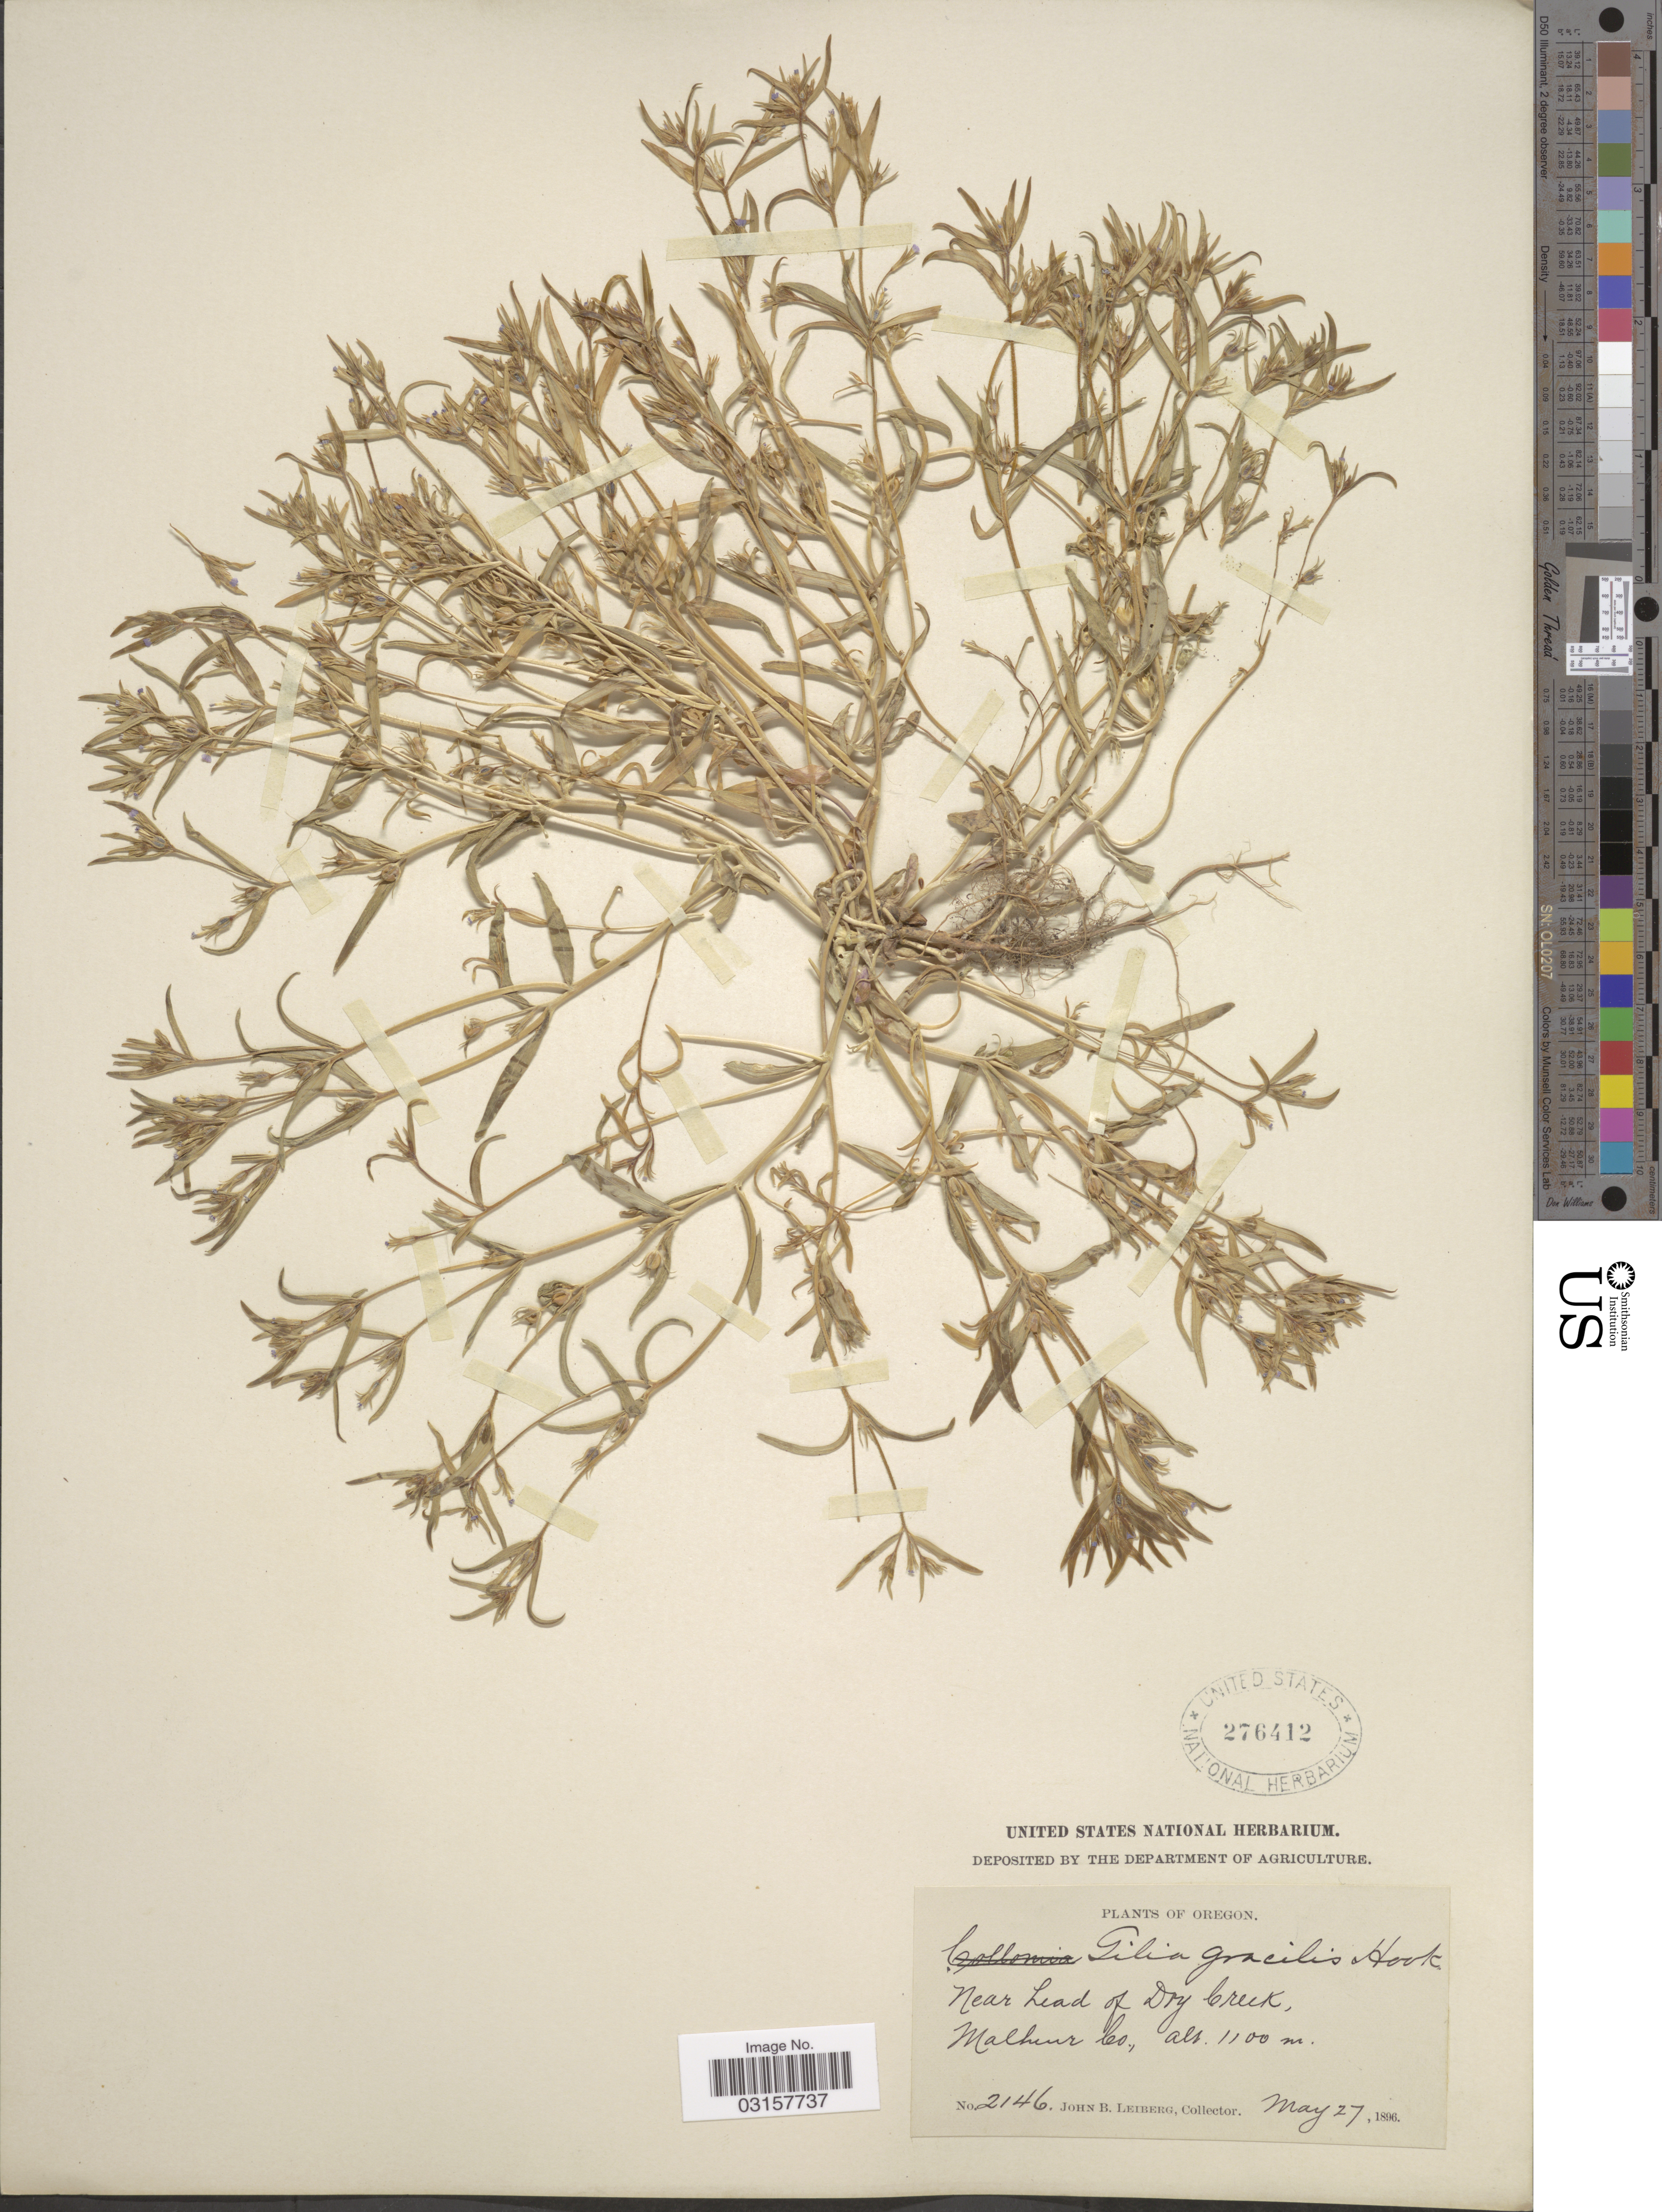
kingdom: Plantae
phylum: Tracheophyta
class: Magnoliopsida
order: Ericales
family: Polemoniaceae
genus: Microsteris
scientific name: Microsteris gracilis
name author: (Hook.) Greene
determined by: (US) Smithsonian Institution - National Museum of Natural History - Department of Botany (UNITED STATES)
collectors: J. B. Leiberg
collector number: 2146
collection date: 1896-05-27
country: United States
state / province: Oregon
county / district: Malheur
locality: Near head of Dry Creek, Malheur Co.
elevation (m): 1100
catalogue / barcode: US 276412